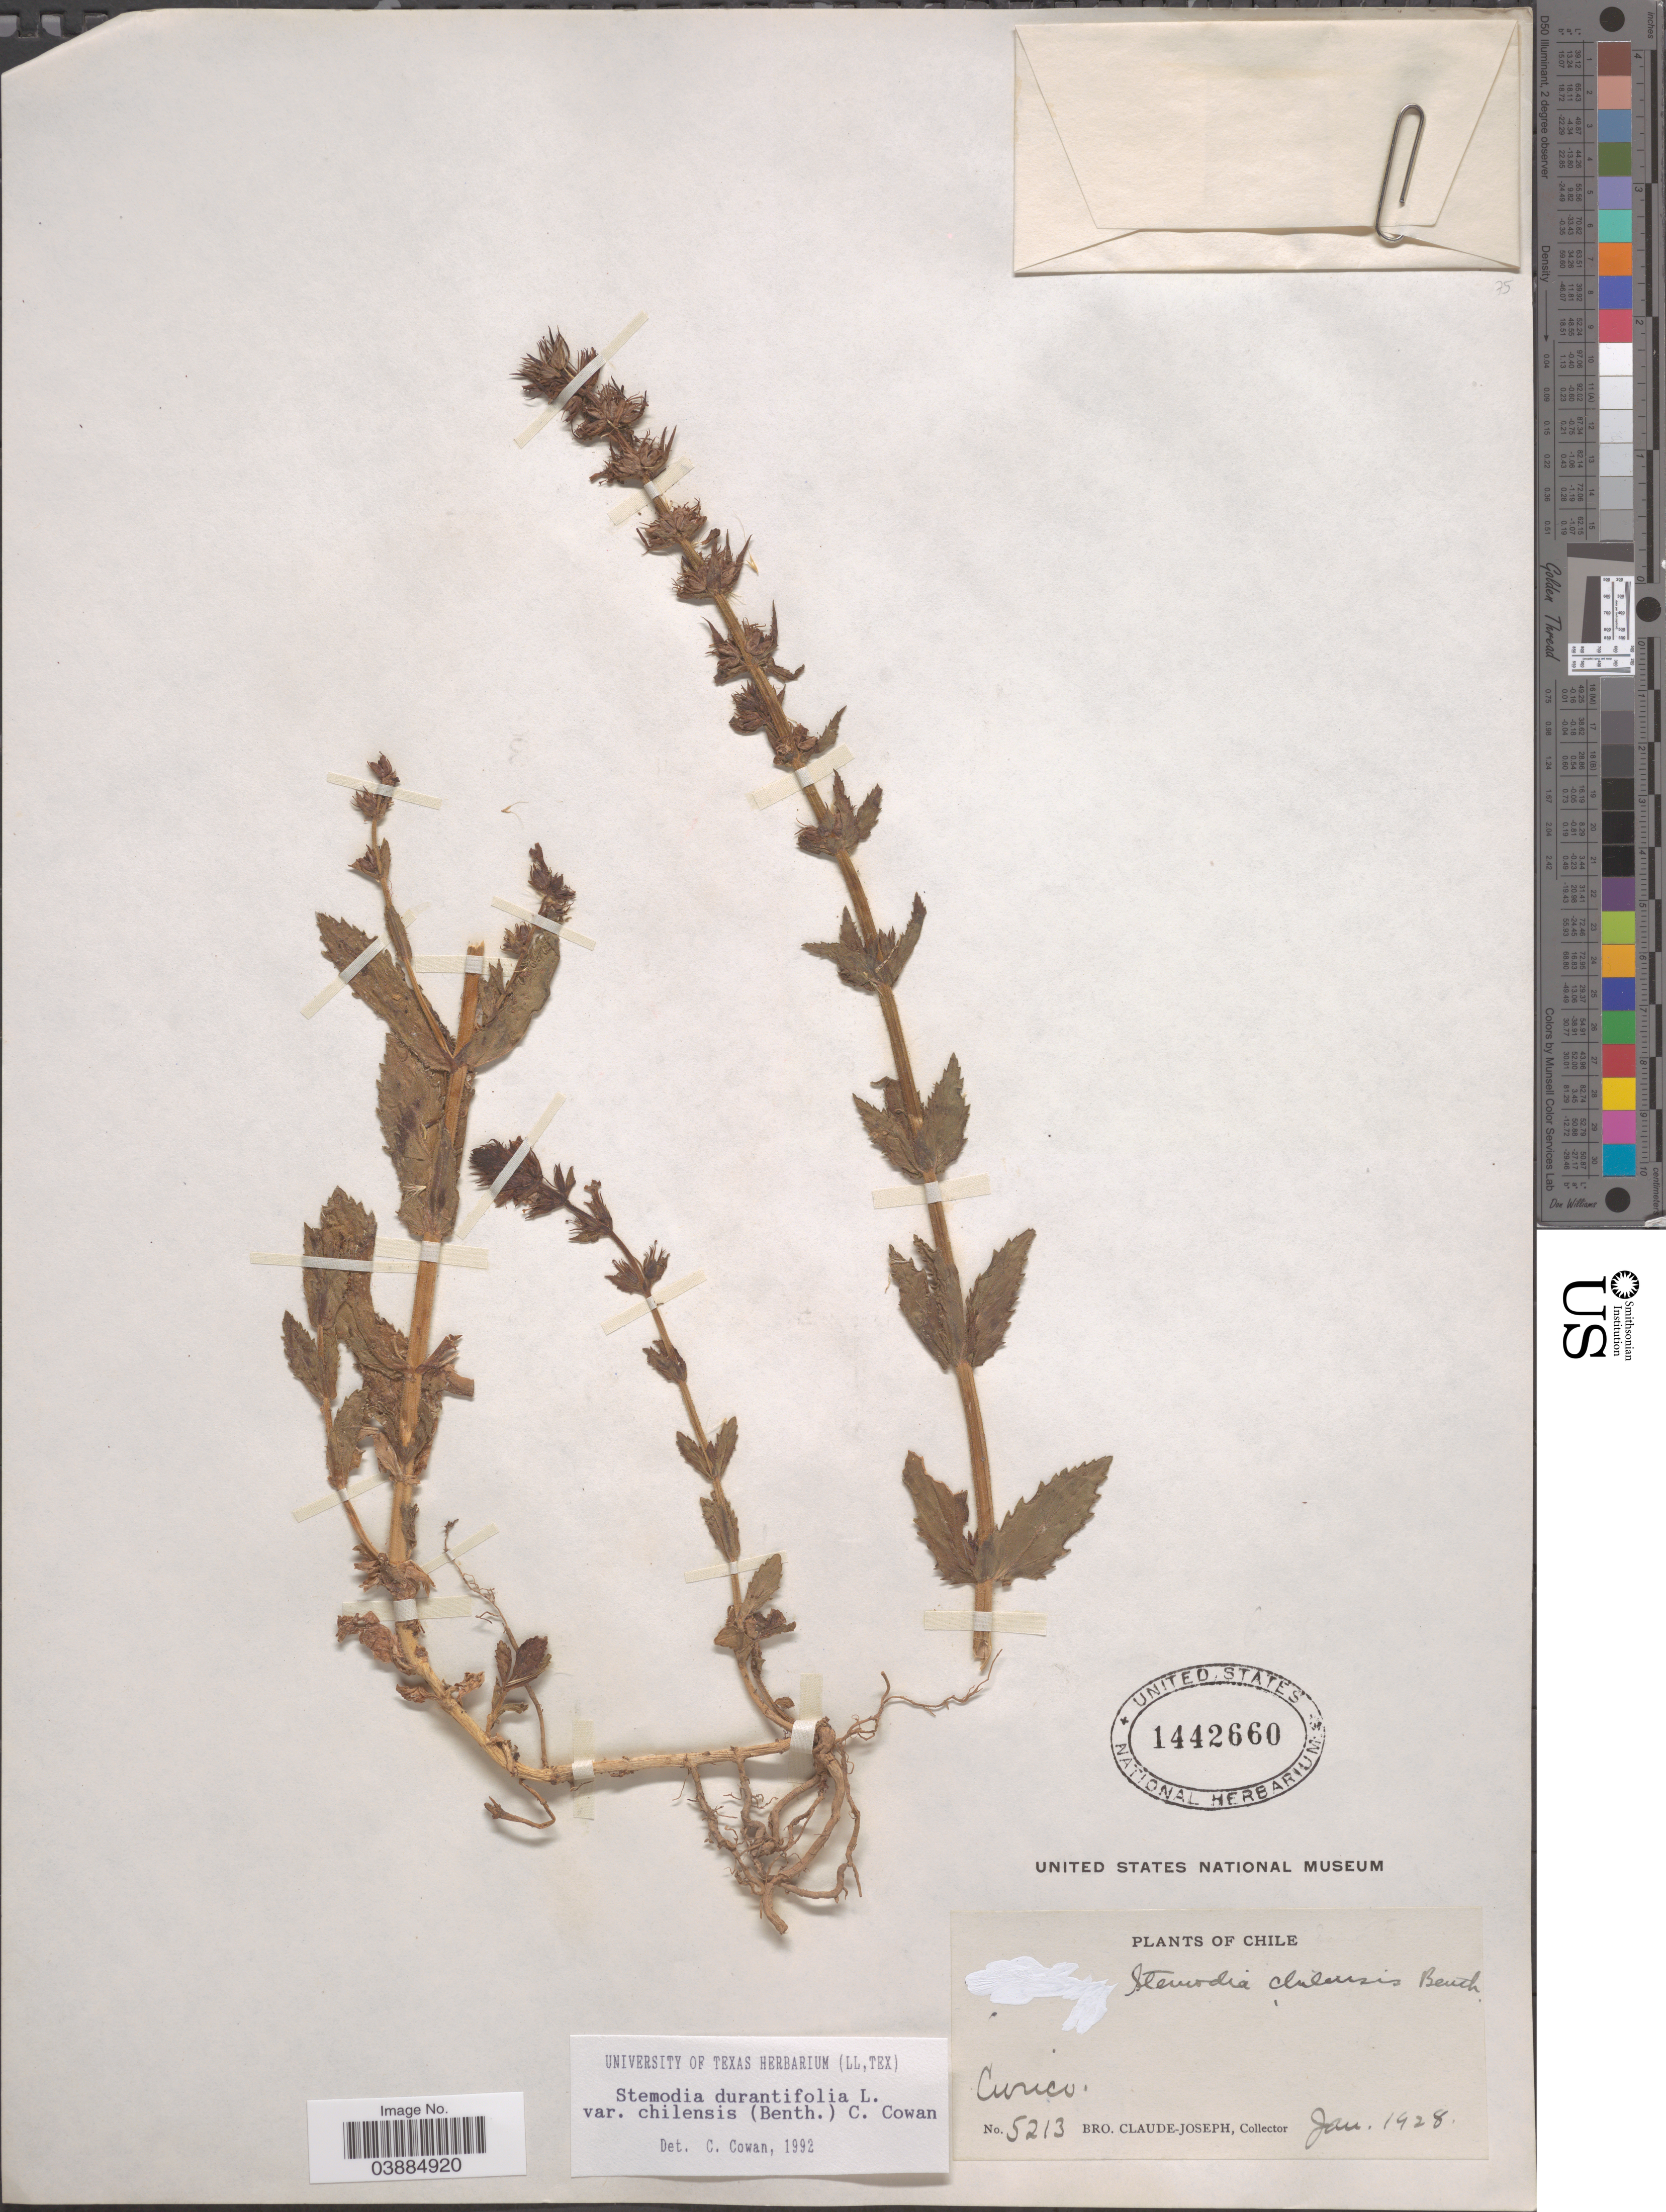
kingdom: Plantae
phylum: Tracheophyta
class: Magnoliopsida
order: Lamiales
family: Plantaginaceae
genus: Stemodia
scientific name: Stemodia durantifolia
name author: (L.) Sw.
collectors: Bro. Claude-Joseph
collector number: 5213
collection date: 1928-01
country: Chile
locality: Curico.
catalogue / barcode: US 1442660